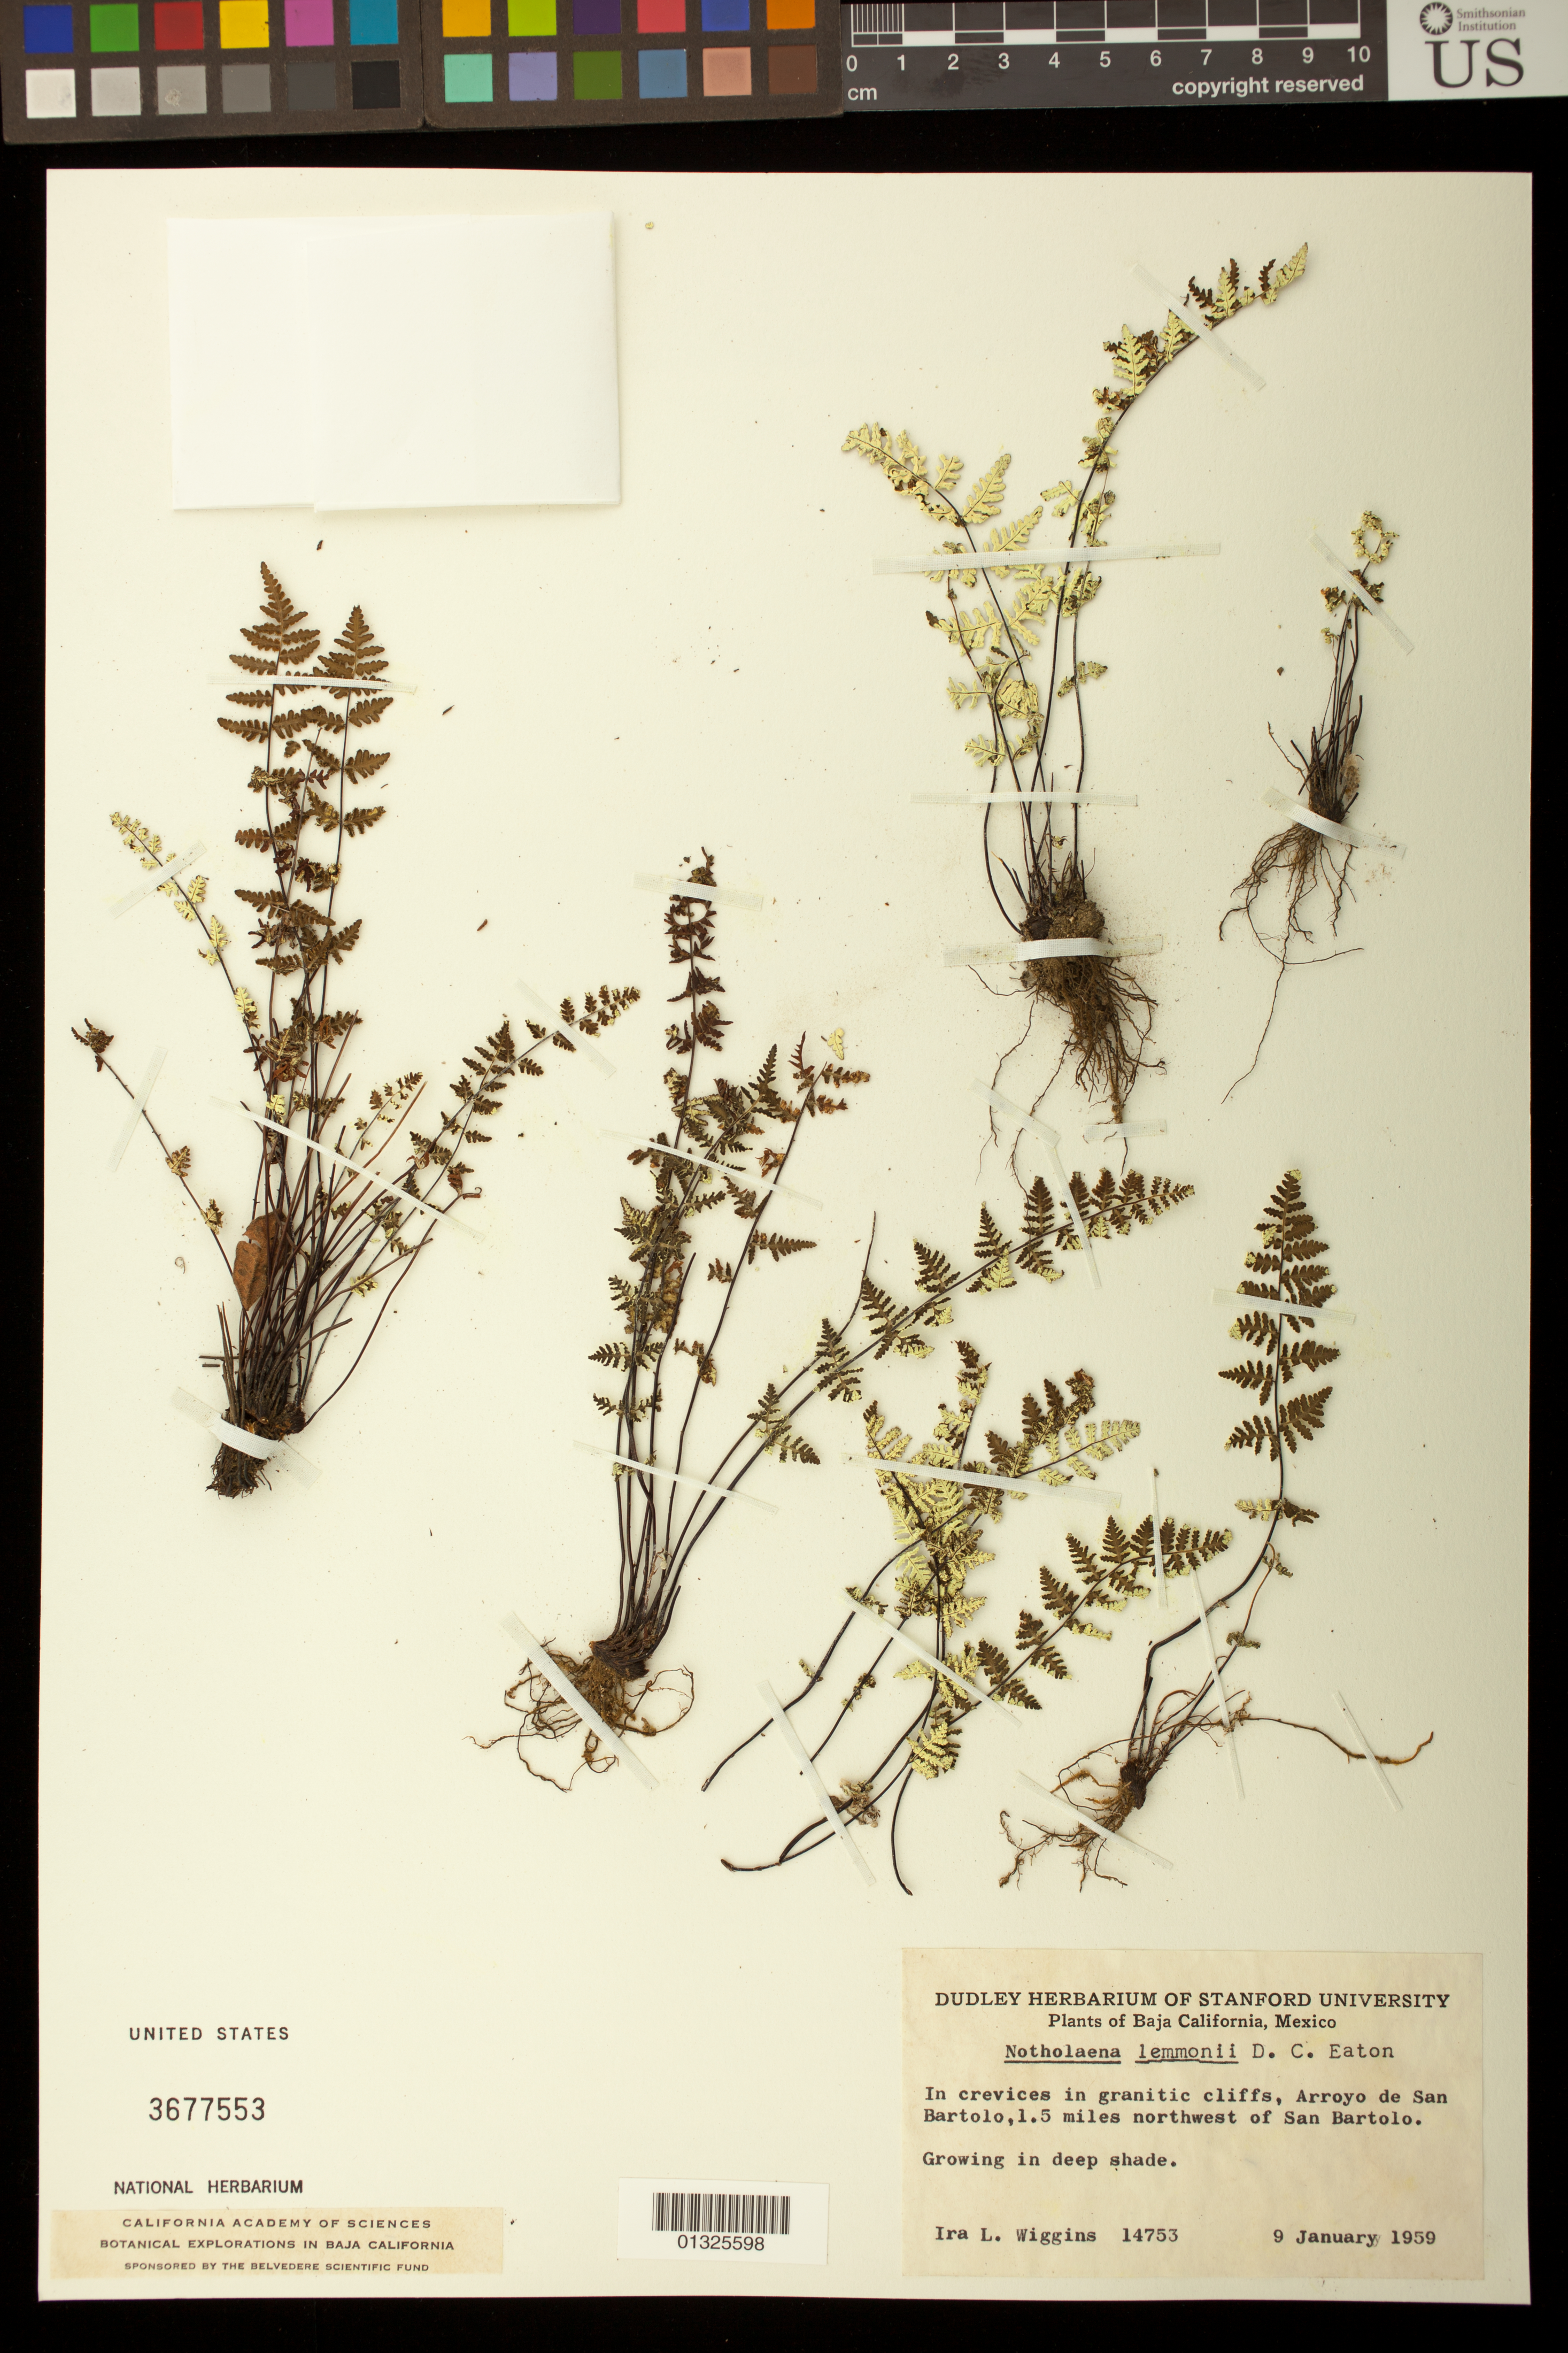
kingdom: Plantae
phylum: Tracheophyta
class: Polypodiopsida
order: Polypodiales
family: Pteridaceae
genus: Notholaena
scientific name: Notholaena lemmonii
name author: D.C. Eaton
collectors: I. L. Wiggins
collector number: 14753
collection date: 1959-01-09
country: Mexico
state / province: Baja California Sur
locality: Arroyo de San Bartolo, 1.5 miles northwest of San Bartolo.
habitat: In crevices in granitic cliffs.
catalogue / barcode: US 3677553